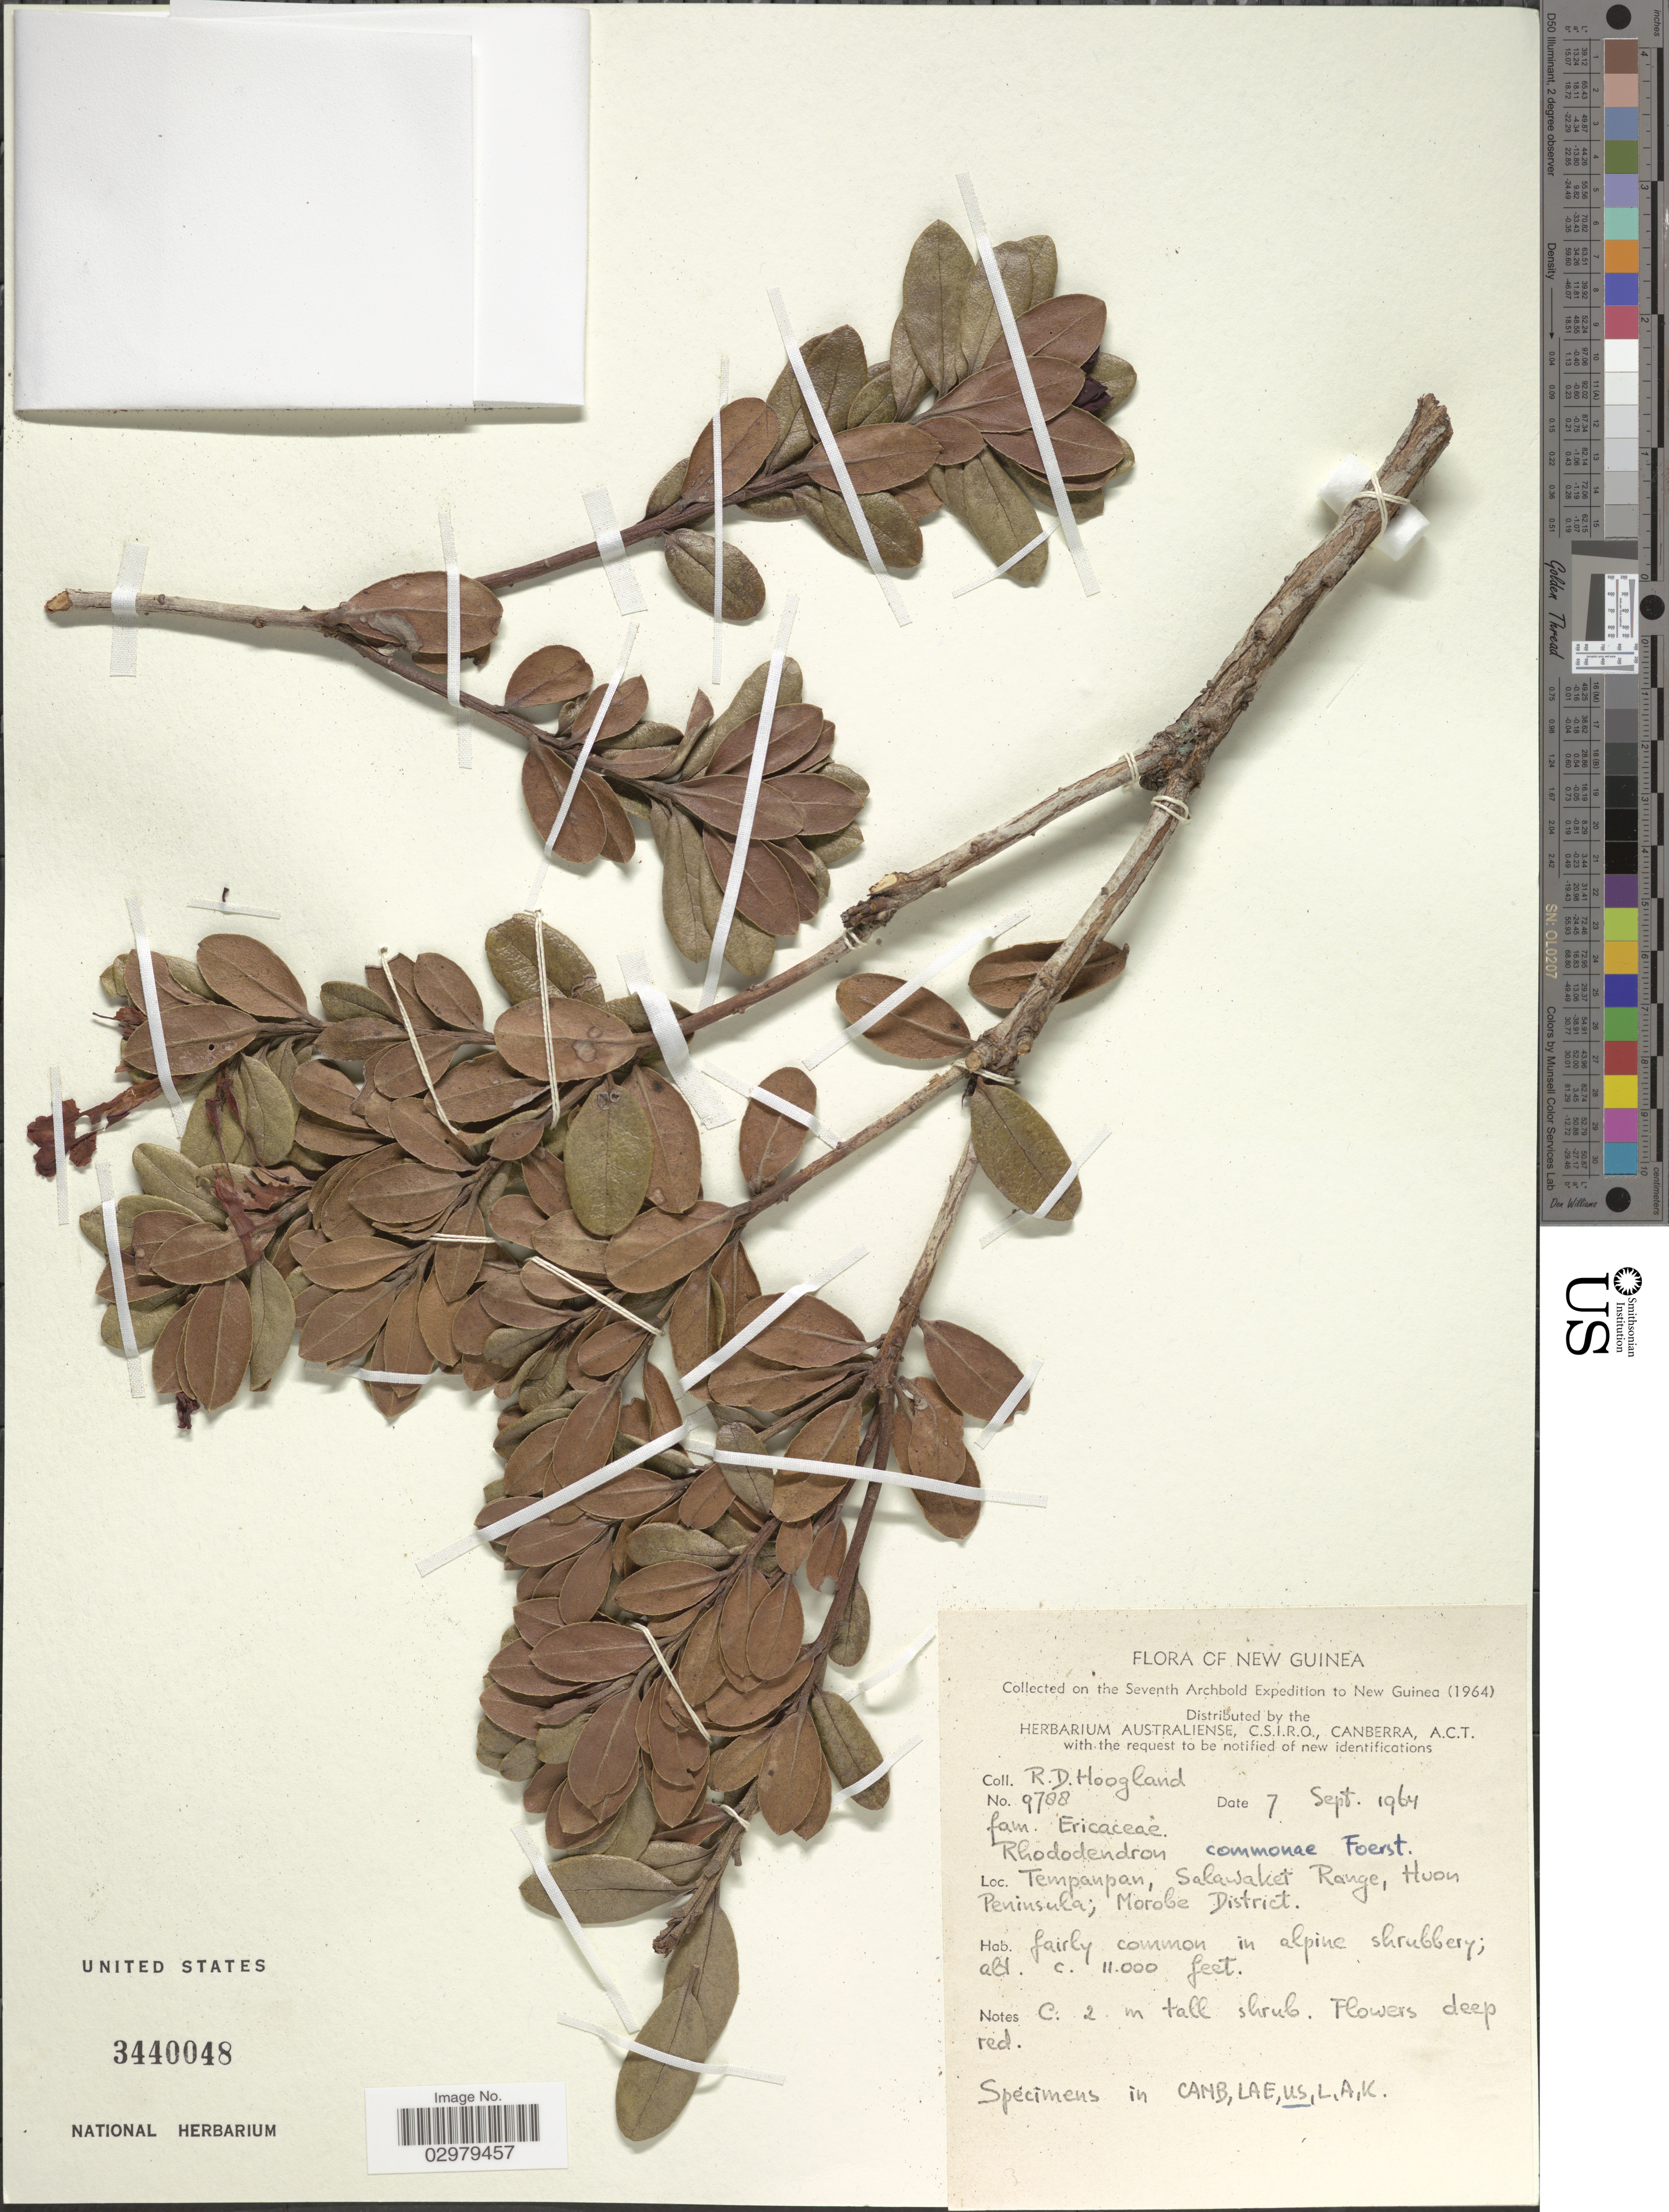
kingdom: Plantae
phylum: Tracheophyta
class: Magnoliopsida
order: Ericales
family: Ericaceae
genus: Rhododendron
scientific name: Rhododendron commonae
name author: F. Först.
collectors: R. D. Hoogland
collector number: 9788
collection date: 1964-09-07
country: Papua New Guinea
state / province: Morobe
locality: New Guinea. Tempanpan, Salawaket Range, Huon Peninsula; Morobe District.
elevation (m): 3353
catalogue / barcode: US 3440048